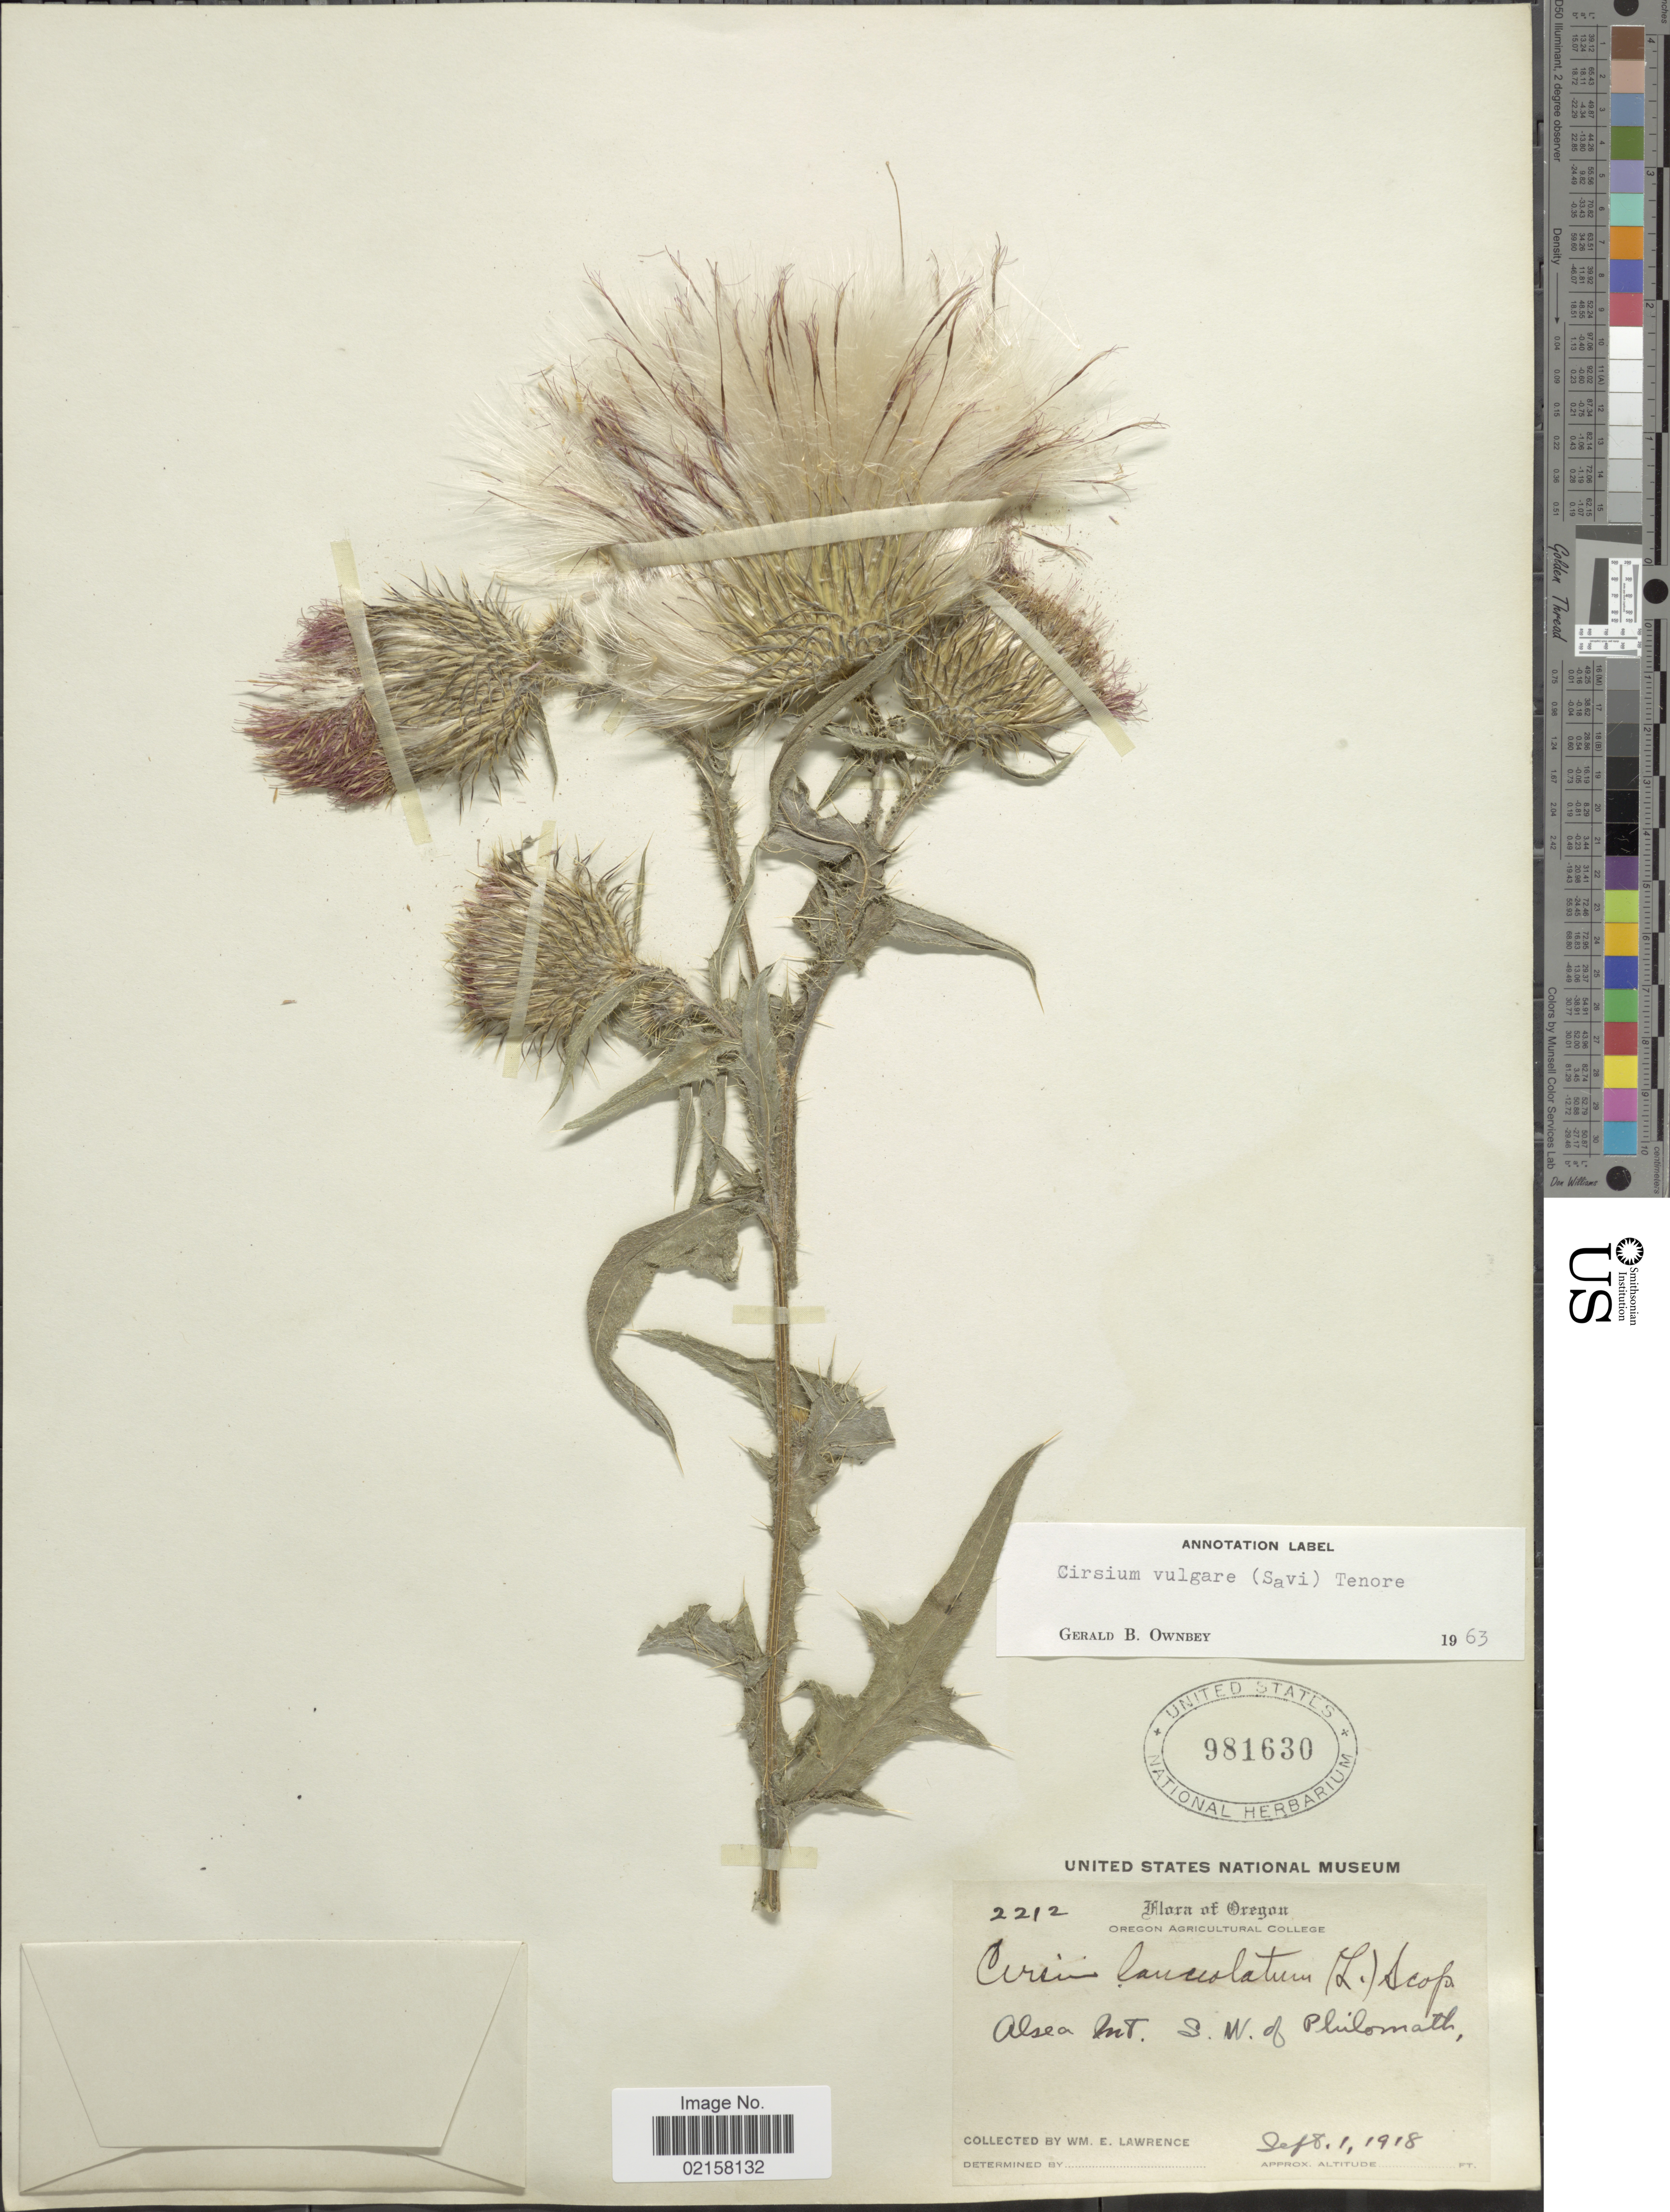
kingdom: Plantae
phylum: Tracheophyta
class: Magnoliopsida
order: Asterales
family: Asteraceae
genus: Cirsium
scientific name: Cirsium vulgare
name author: (Savi) Ten.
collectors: W. Lawrence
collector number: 2212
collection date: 1918-09-01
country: United States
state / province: Oregon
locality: Alsea Int. 3 W. of Philomath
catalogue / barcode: US 981630